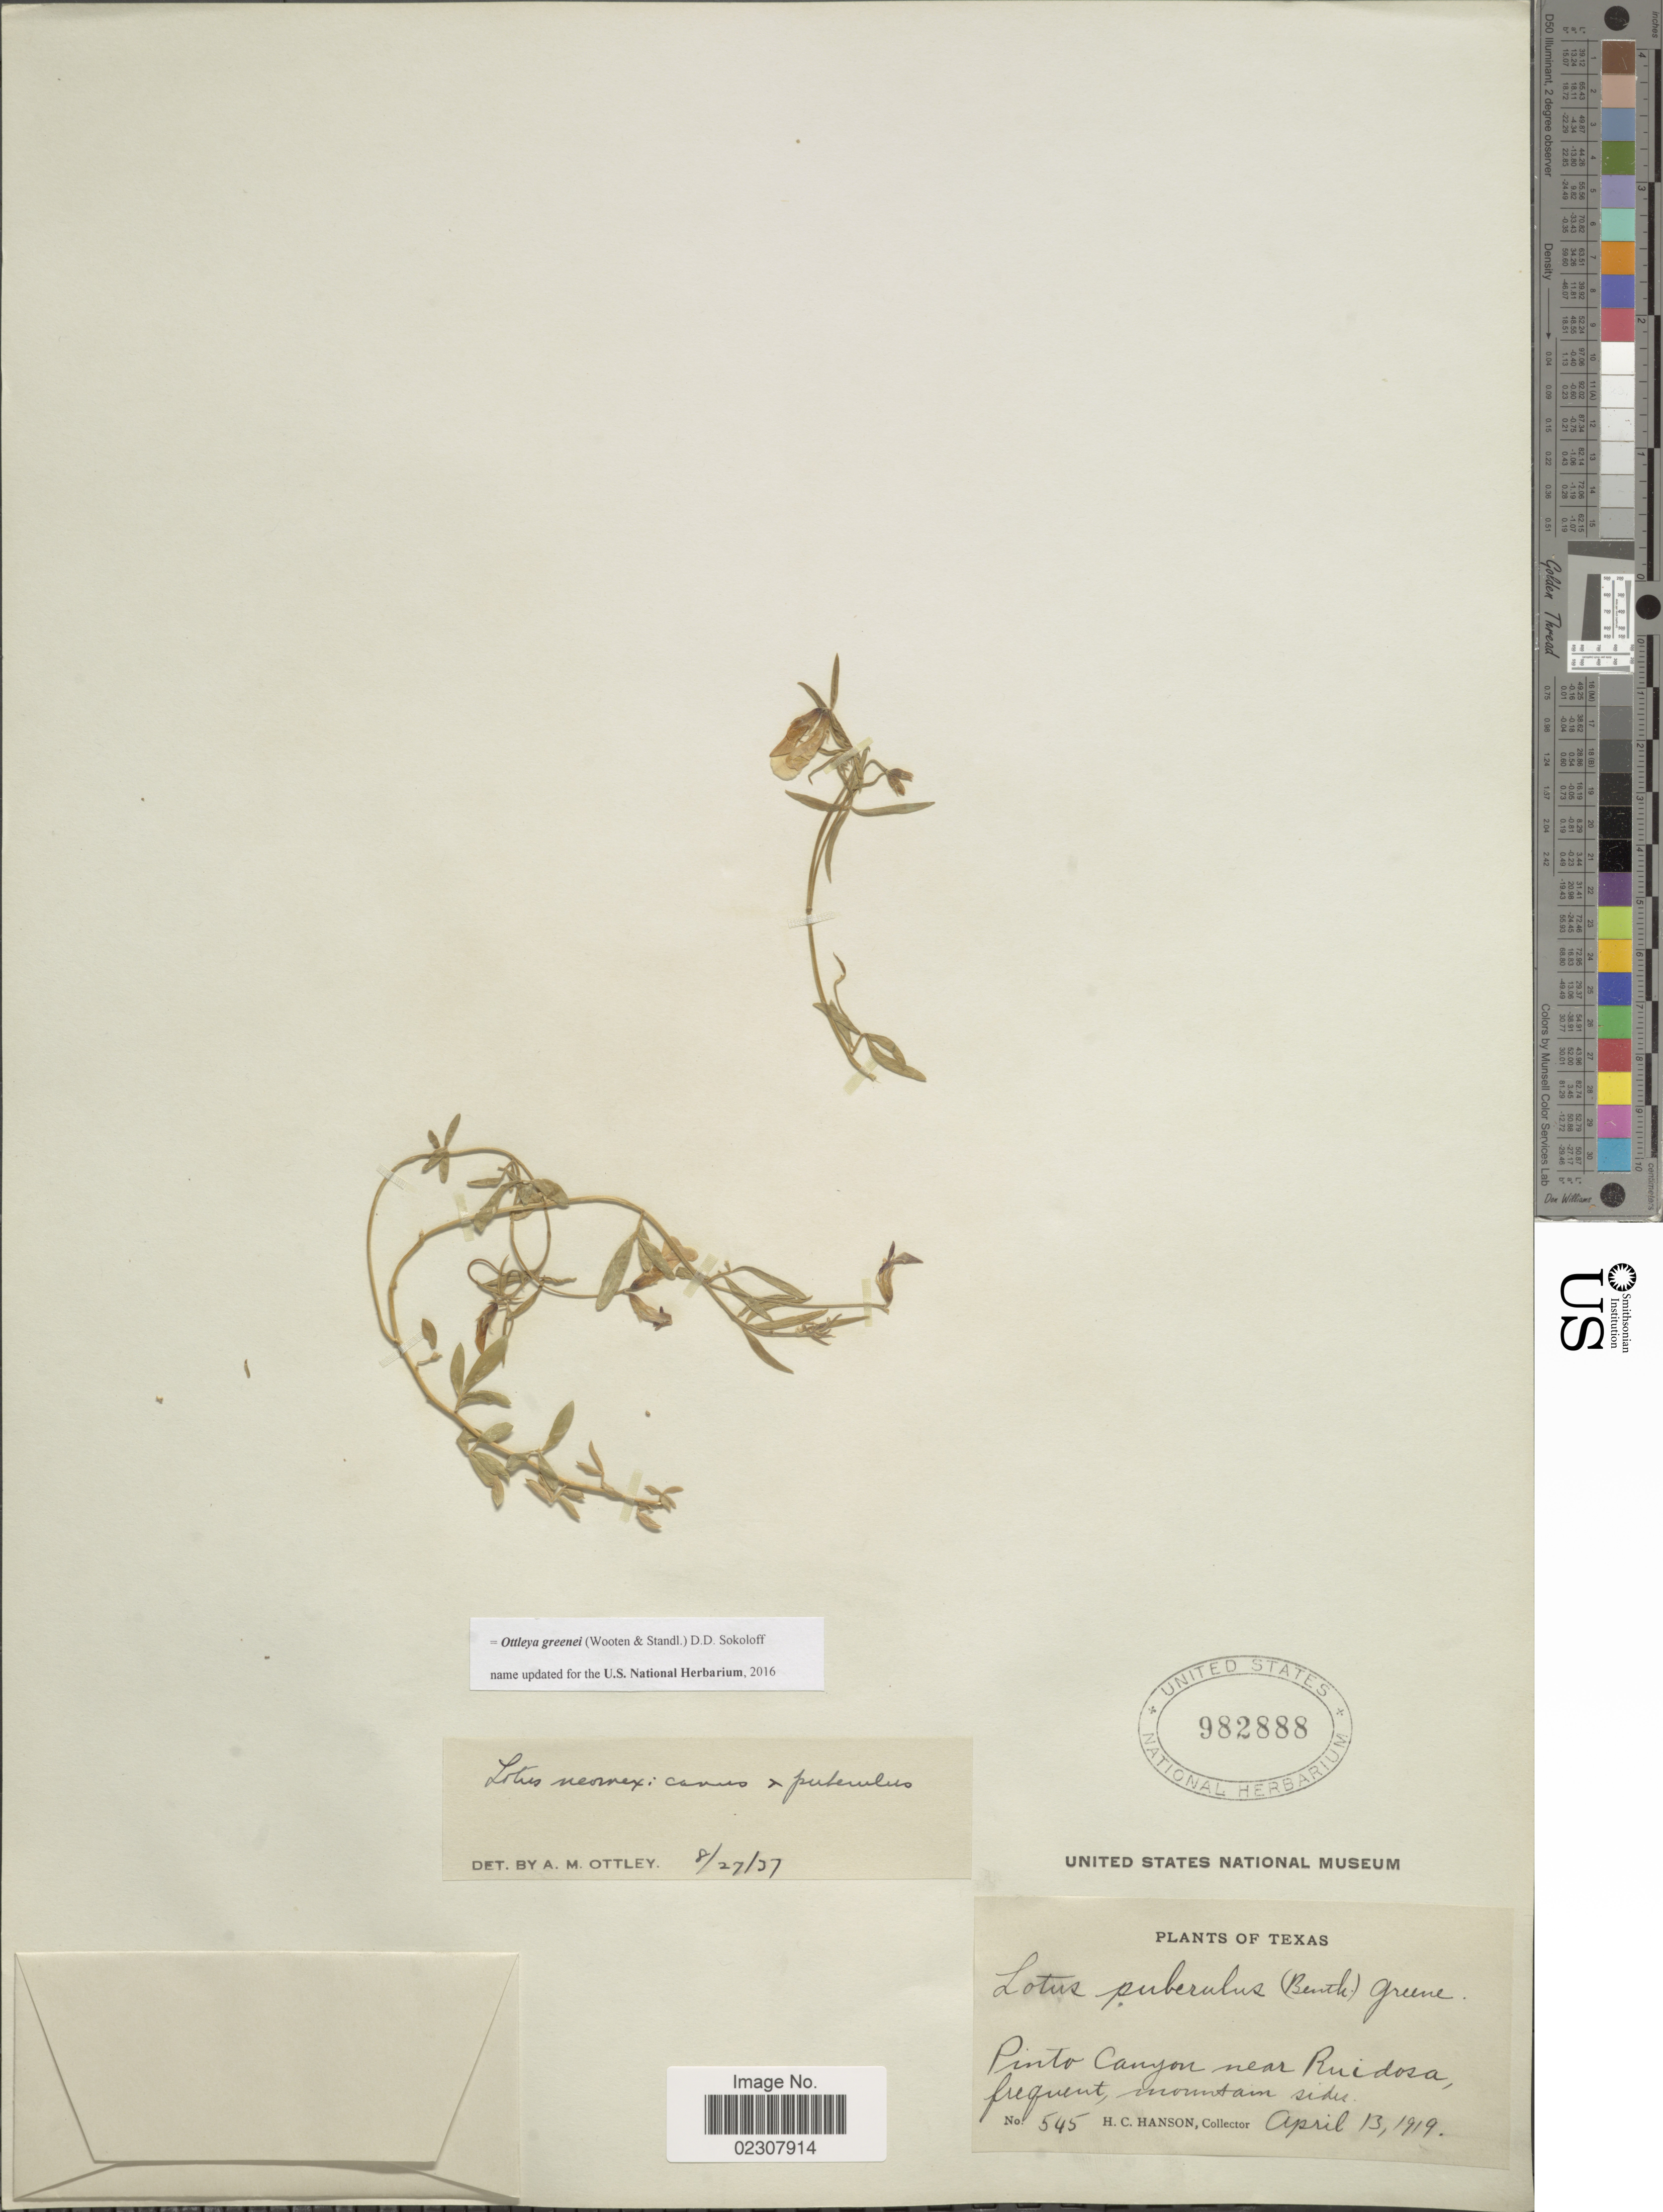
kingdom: Plantae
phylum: Tracheophyta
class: Magnoliopsida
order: Fabales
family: Fabaceae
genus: Ottleya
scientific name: Ottleya greenei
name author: (Wooten & Standl.) D.D. Sokoloff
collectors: H. Hanson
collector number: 545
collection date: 1919-04-13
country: United States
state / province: Texas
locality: Pinto Canon near Ruidosa, frequent, mountain sides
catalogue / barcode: US 982888